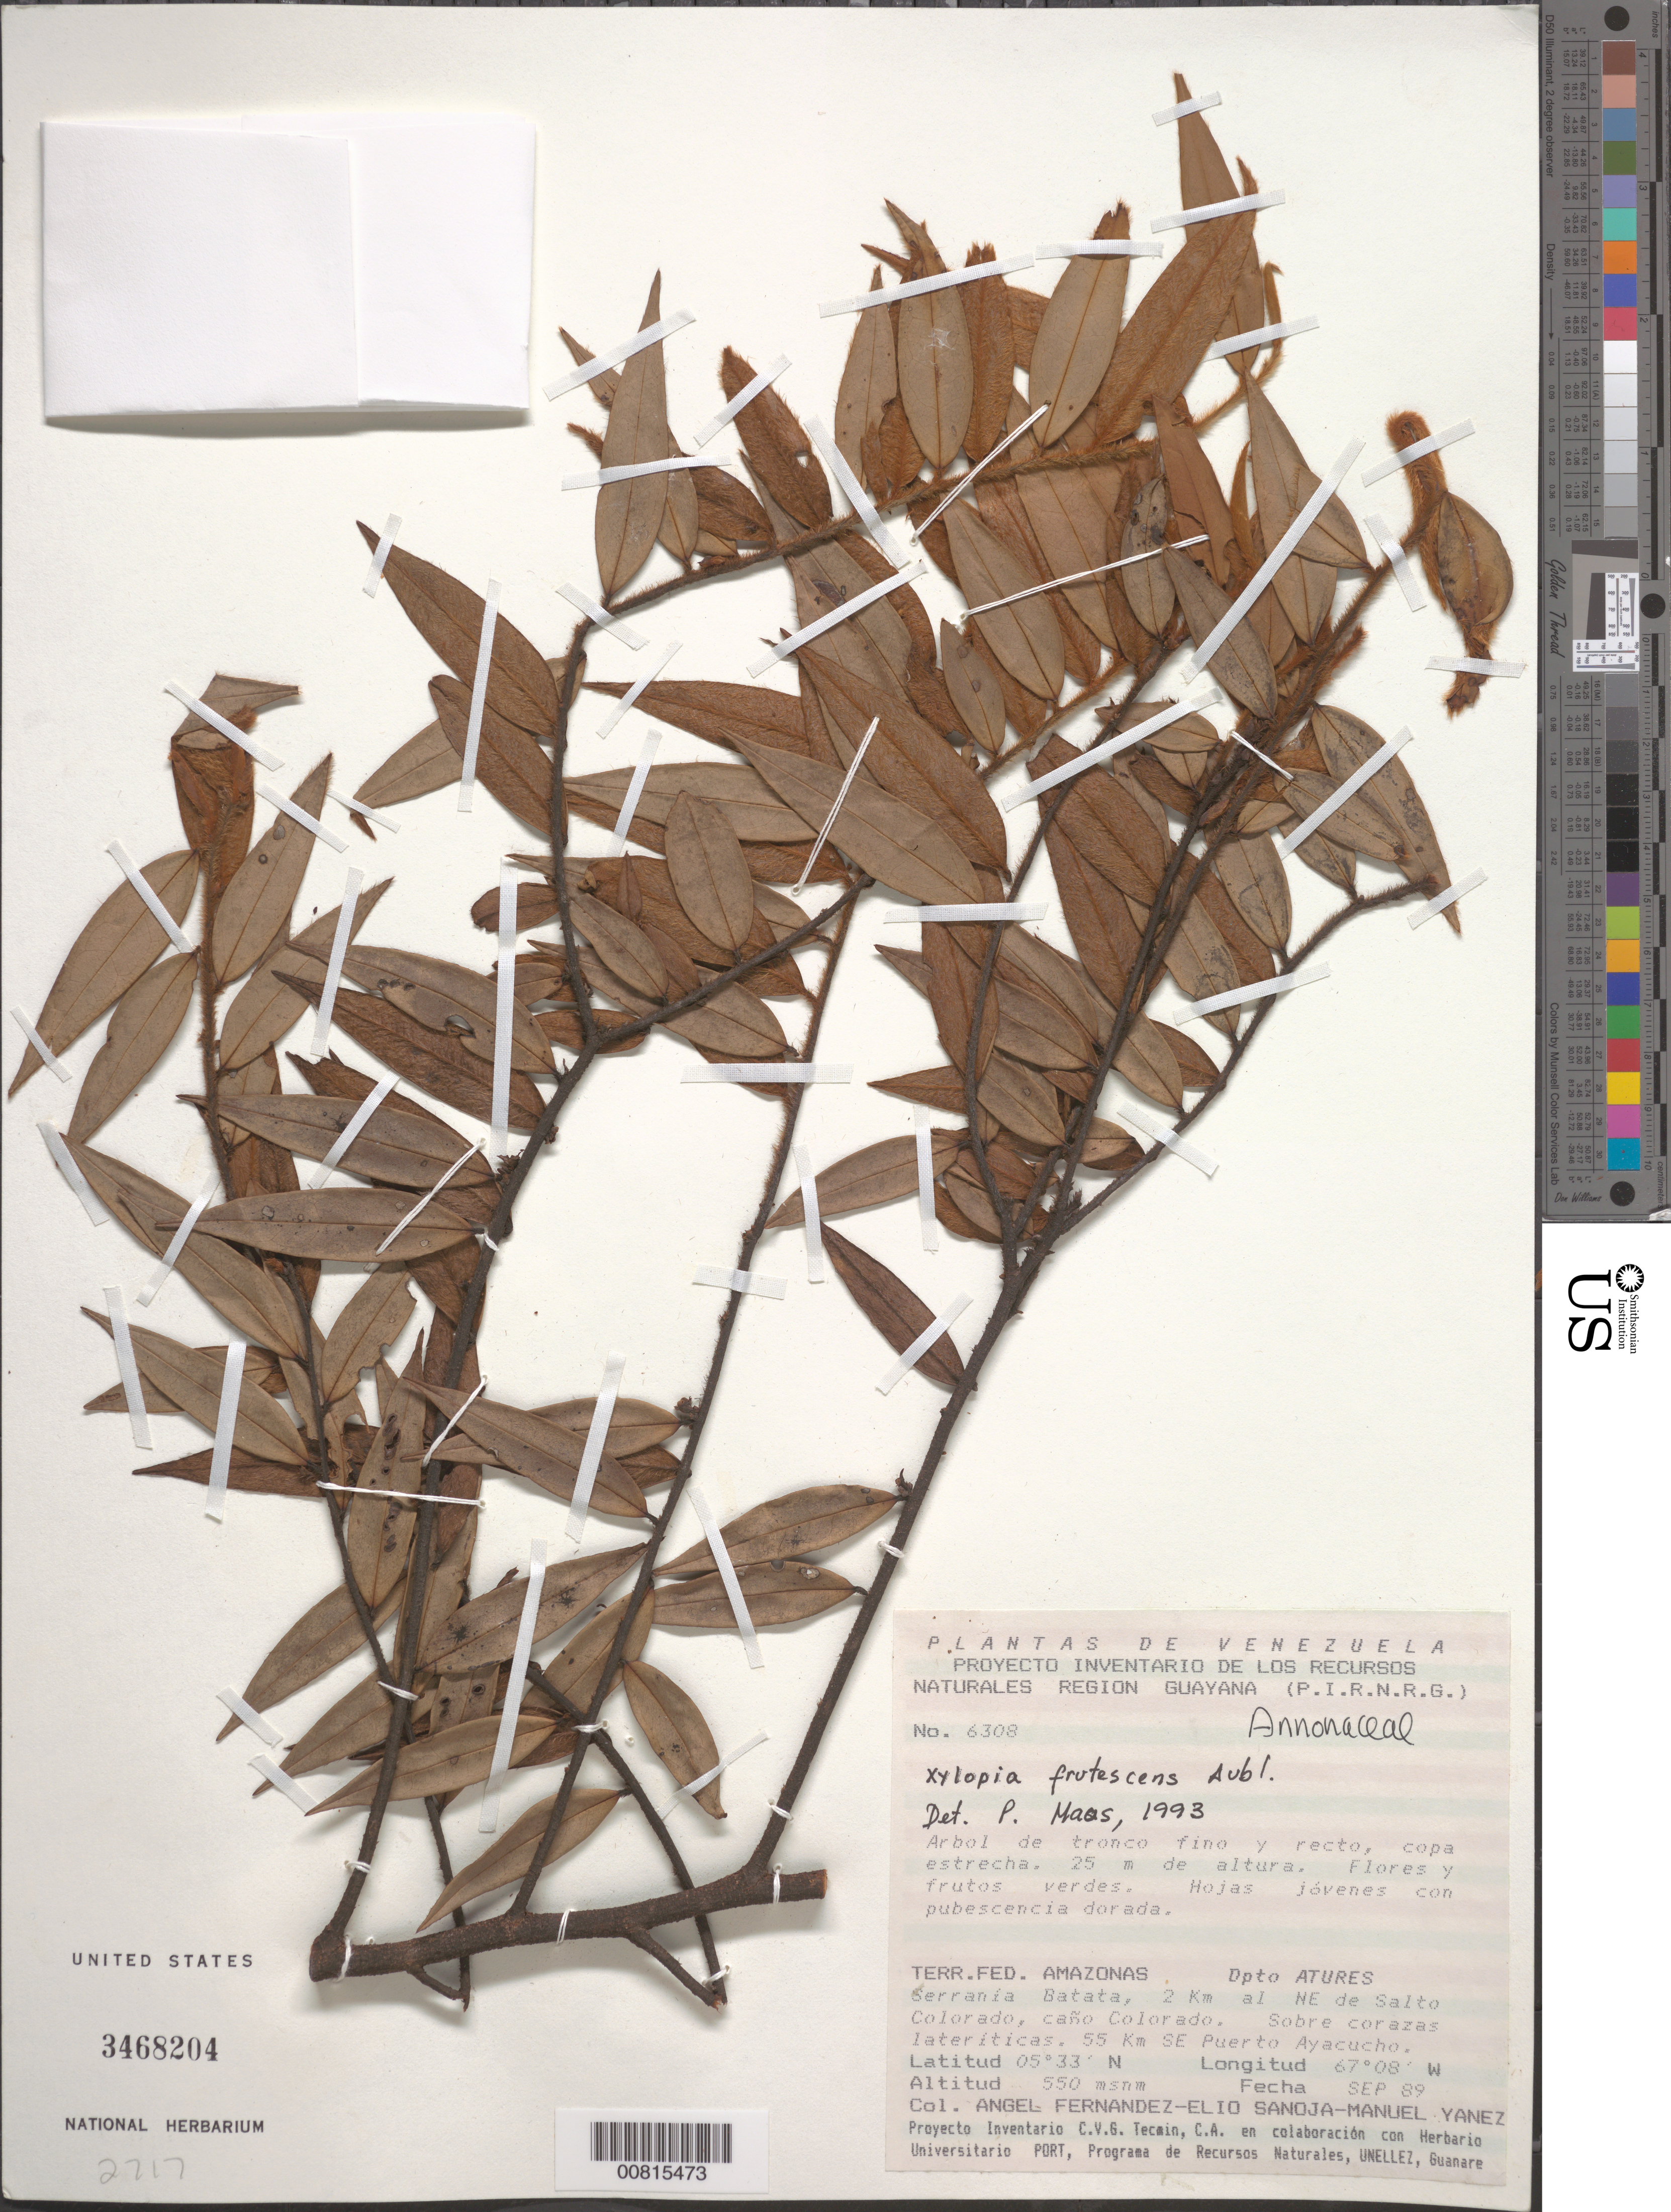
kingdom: Plantae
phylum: Tracheophyta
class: Magnoliopsida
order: Magnoliales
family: Annonaceae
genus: Xylopia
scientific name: Xylopia frutescens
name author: Aubl.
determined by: Maas, Paul J. M.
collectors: A. Fernández, E. Sanoja & M. Yanez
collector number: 6308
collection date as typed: Sep-89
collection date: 1989-09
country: Venezuela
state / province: Amazonas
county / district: Atures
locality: Serrania Batata, 2 km NE of Salto Colorado, Caño Colorado, 55 km SE of Puerto Ayacucho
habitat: Sobre corazas lateriticas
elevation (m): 550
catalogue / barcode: US 3468204